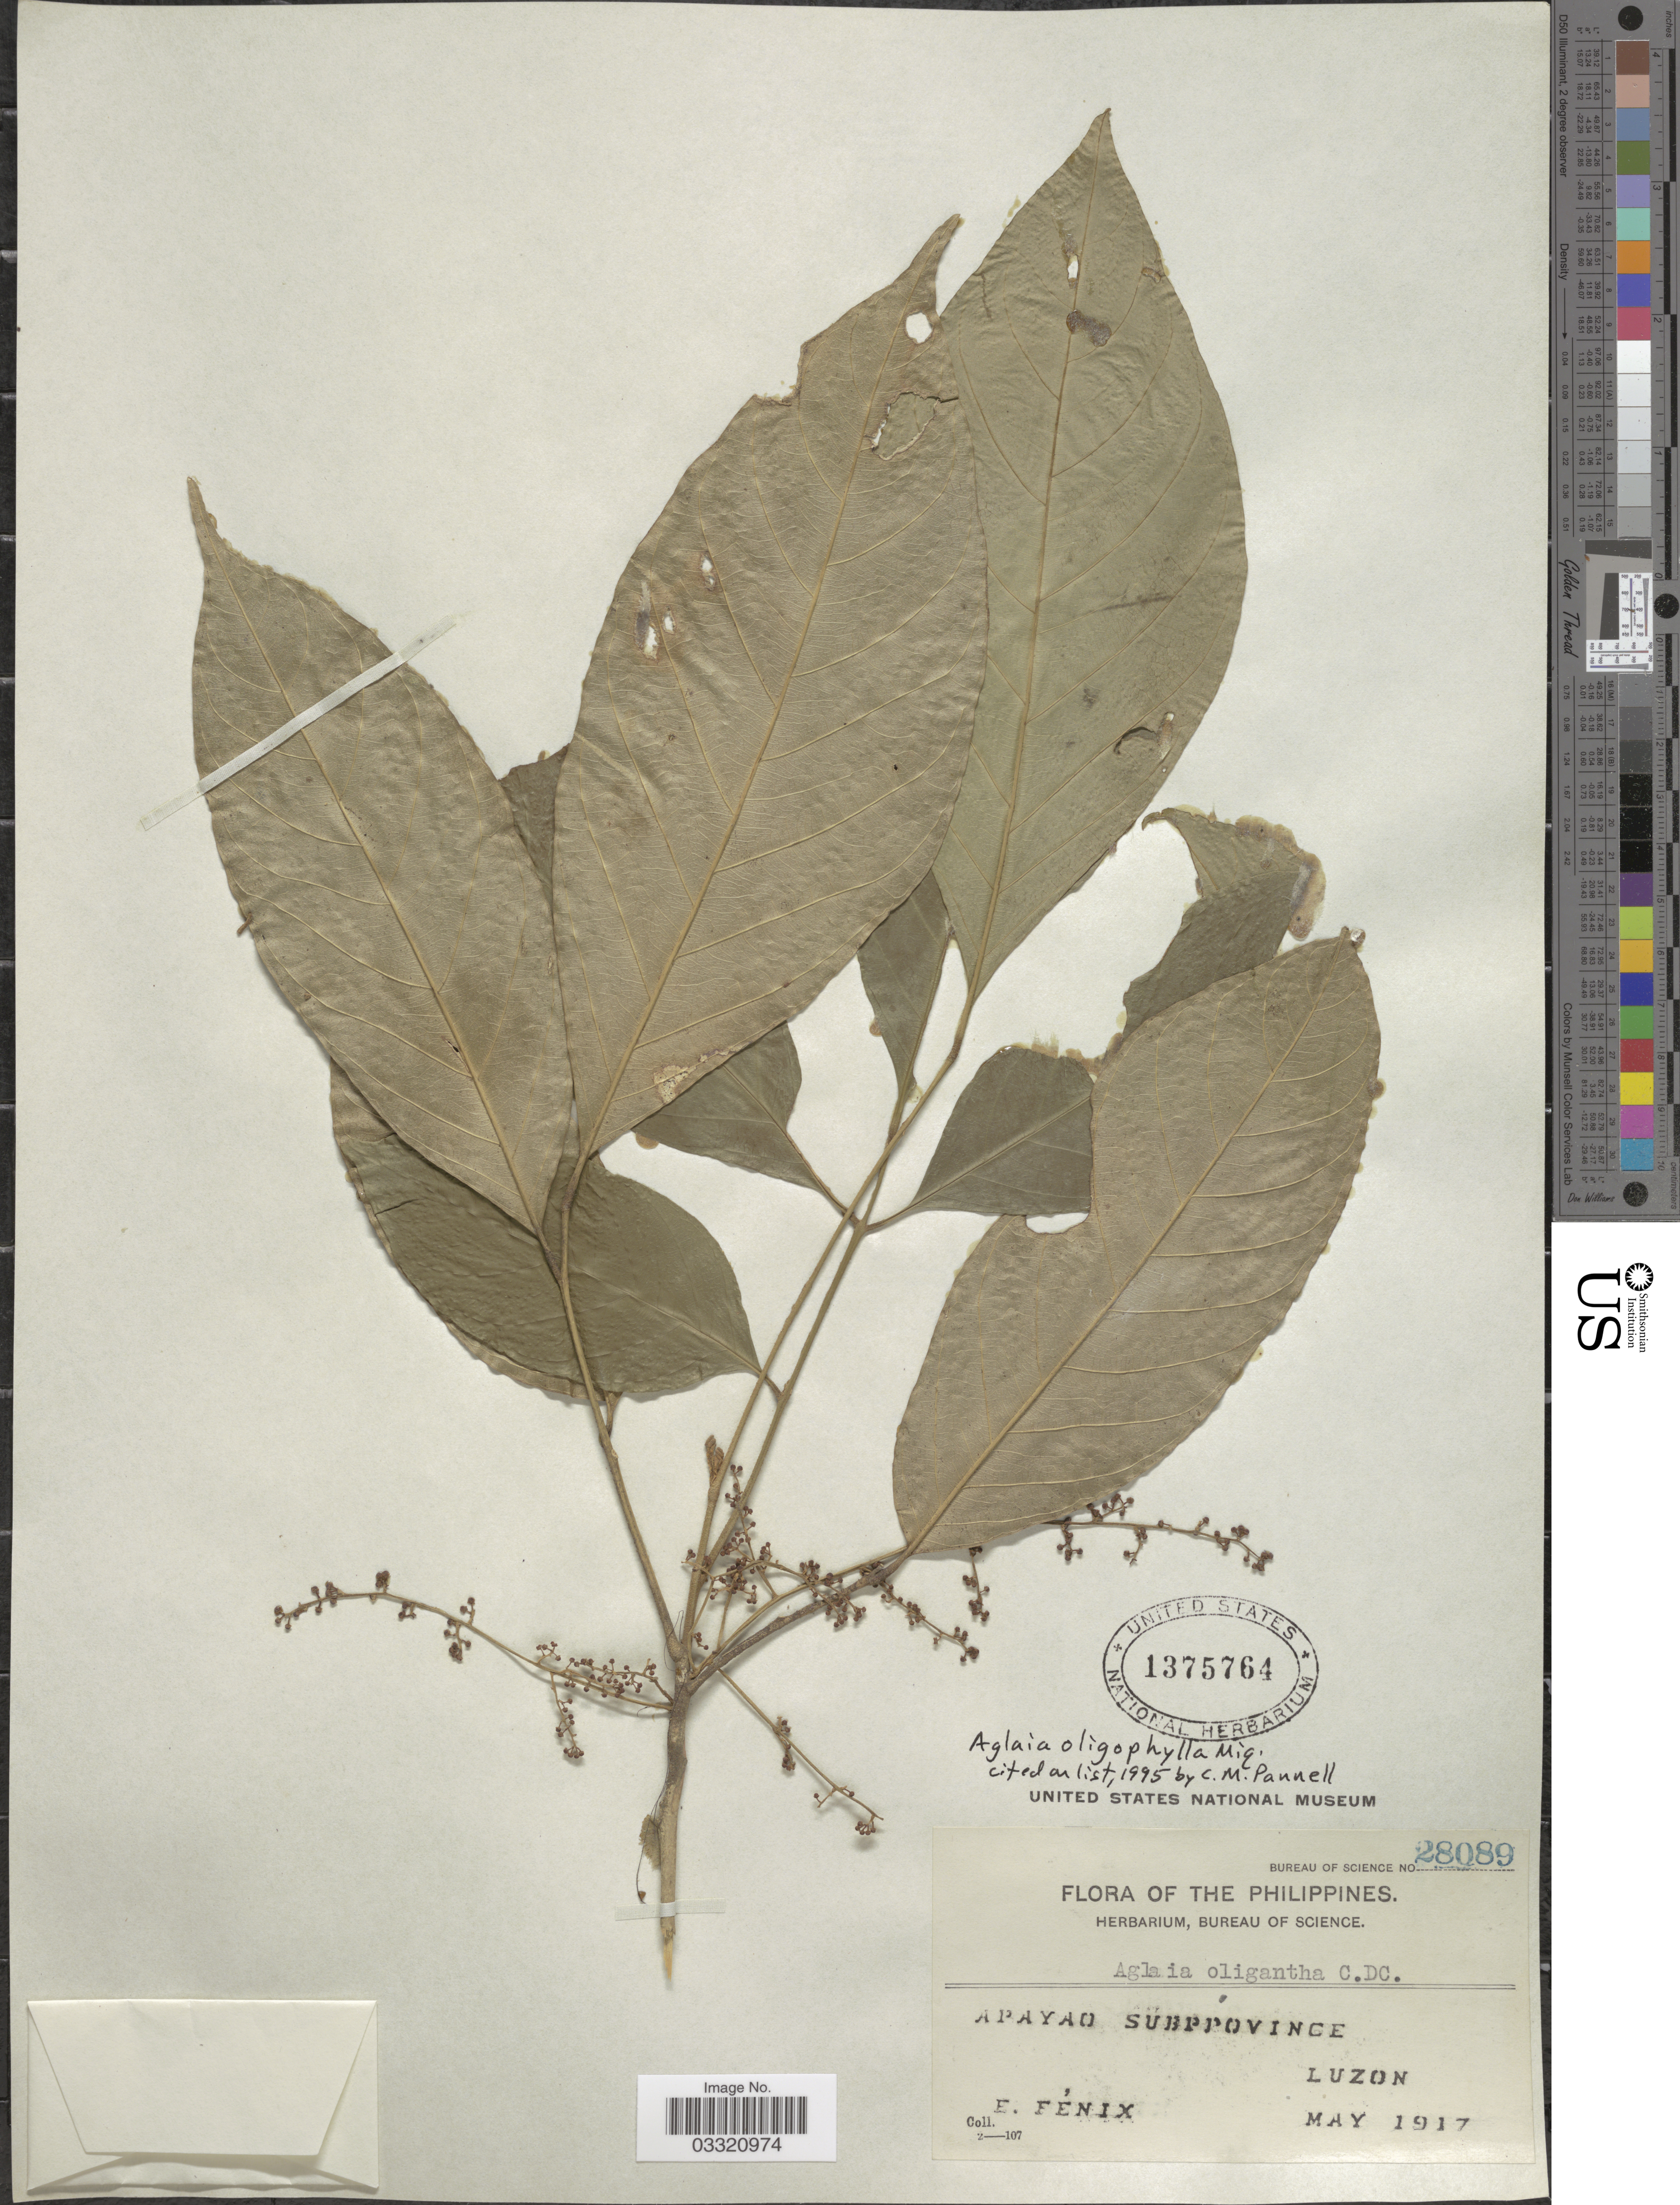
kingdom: Plantae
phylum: Tracheophyta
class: Magnoliopsida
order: Sapindales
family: Meliaceae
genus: Aglaia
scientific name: Aglaia oligophylla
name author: Miq.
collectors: E. Fénix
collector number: Bureau of Science 28089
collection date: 1917-05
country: Philippines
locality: Apayao Subprovince. Luzon.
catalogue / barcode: US 1375764